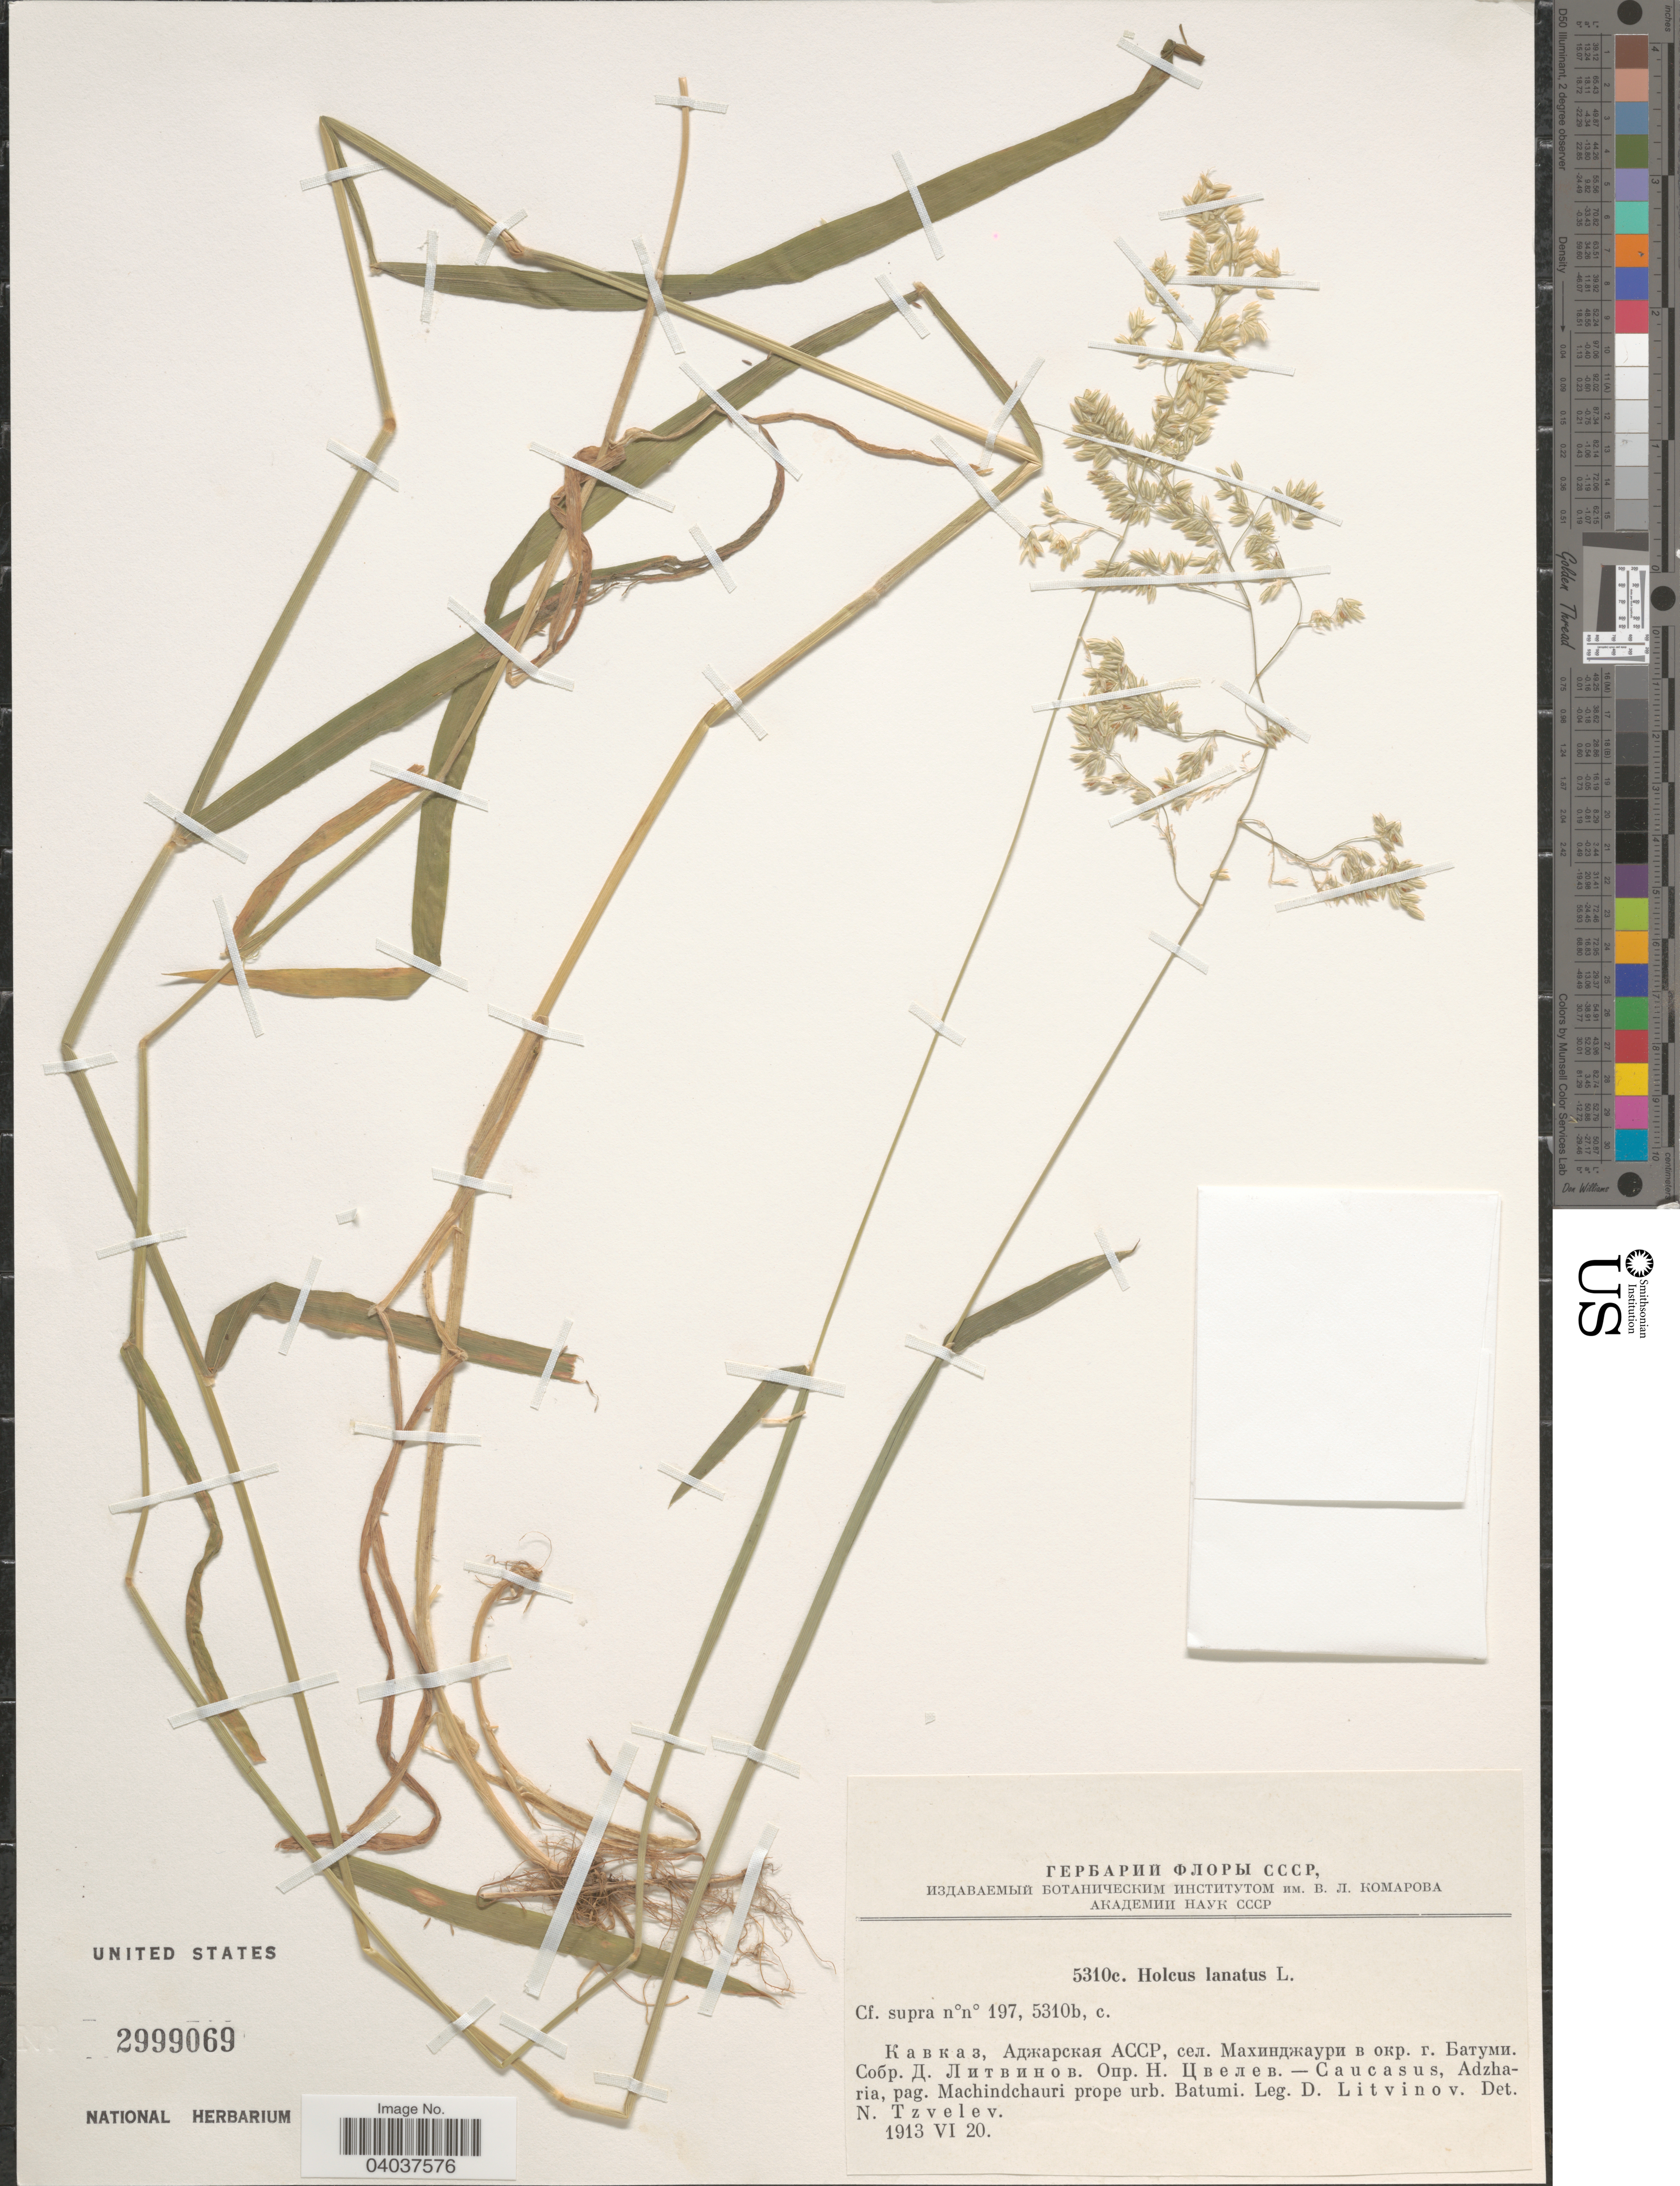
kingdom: Plantae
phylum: Tracheophyta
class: Liliopsida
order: Poales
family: Poaceae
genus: Holcus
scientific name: Holcus lanatus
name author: L.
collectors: D. Litvinov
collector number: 5310c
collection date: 1913-06-20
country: Georgia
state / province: Adzharia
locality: Caucasus, Adzharia, pag. Machindchauri prope urb. Batumi.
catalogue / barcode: US 2999069